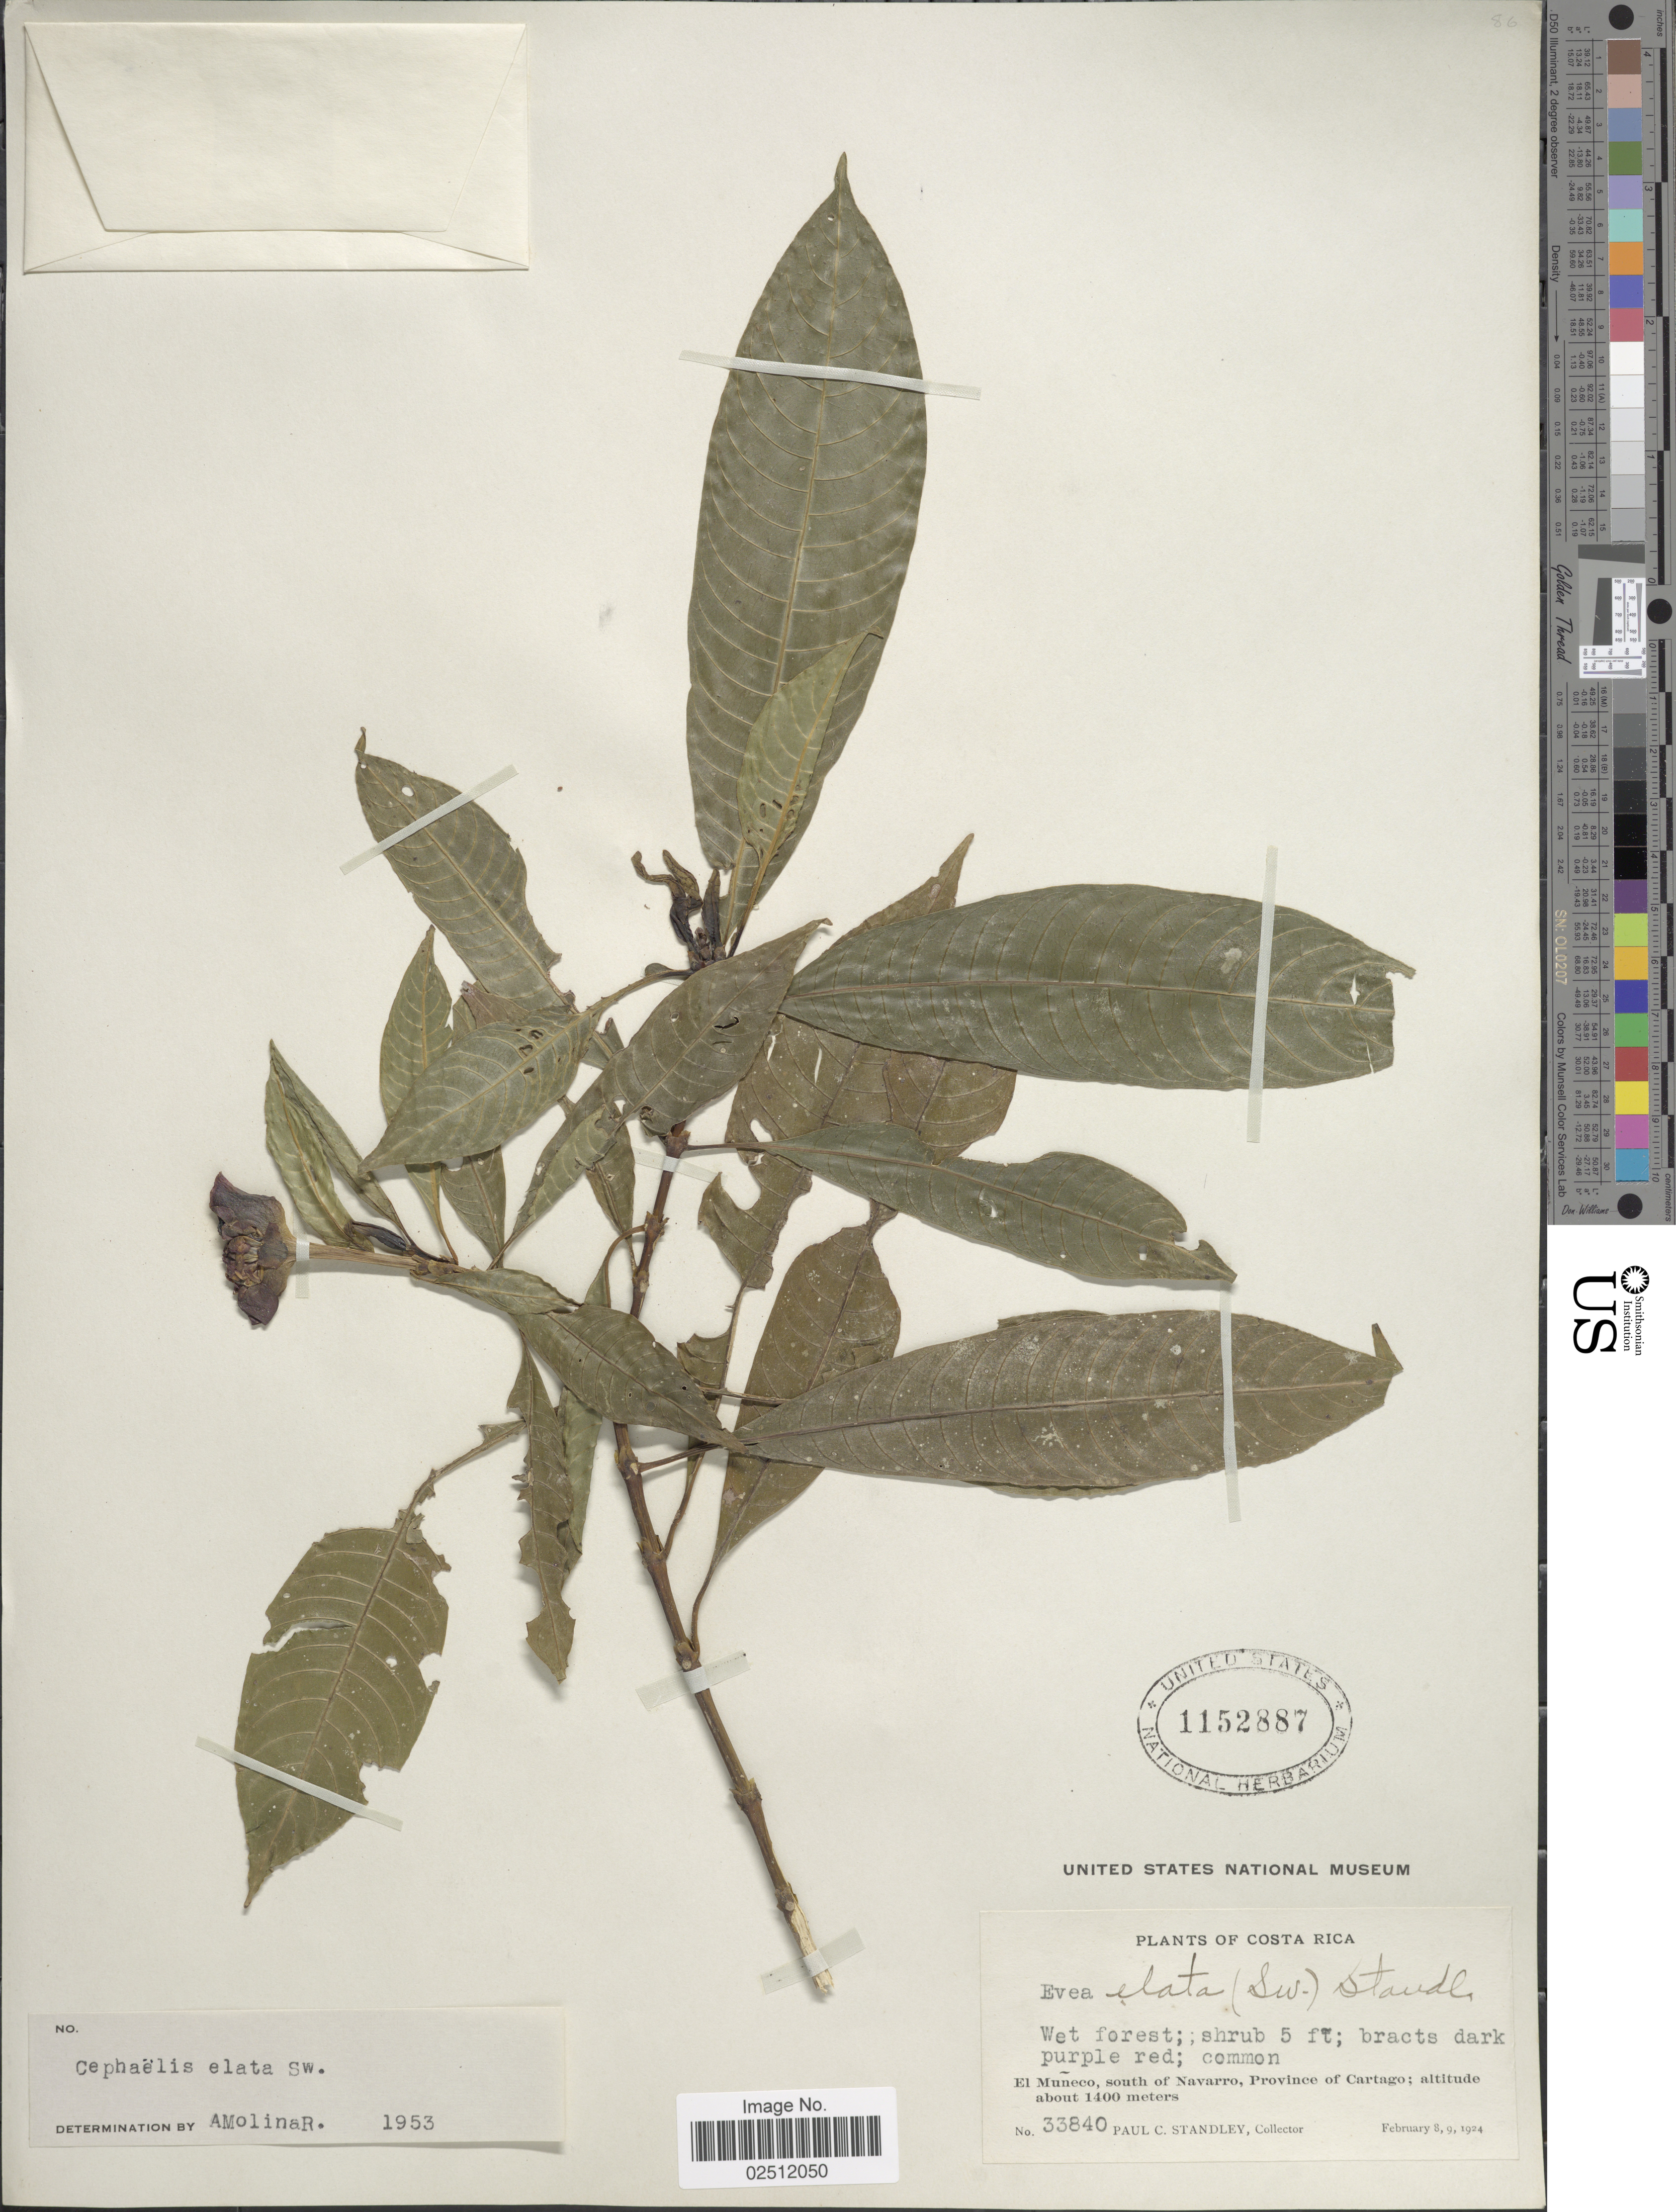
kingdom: Plantae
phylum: Tracheophyta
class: Magnoliopsida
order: Gentianales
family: Rubiaceae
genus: Psychotria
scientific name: Psychotria elata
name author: (Sw.) Hammel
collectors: P. C. Standley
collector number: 33840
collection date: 1924-02-08/1924-02-09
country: Costa Rica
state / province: Cartago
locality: Wet forest, El Muñeco, south of Navarro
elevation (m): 1400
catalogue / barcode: US 1152887